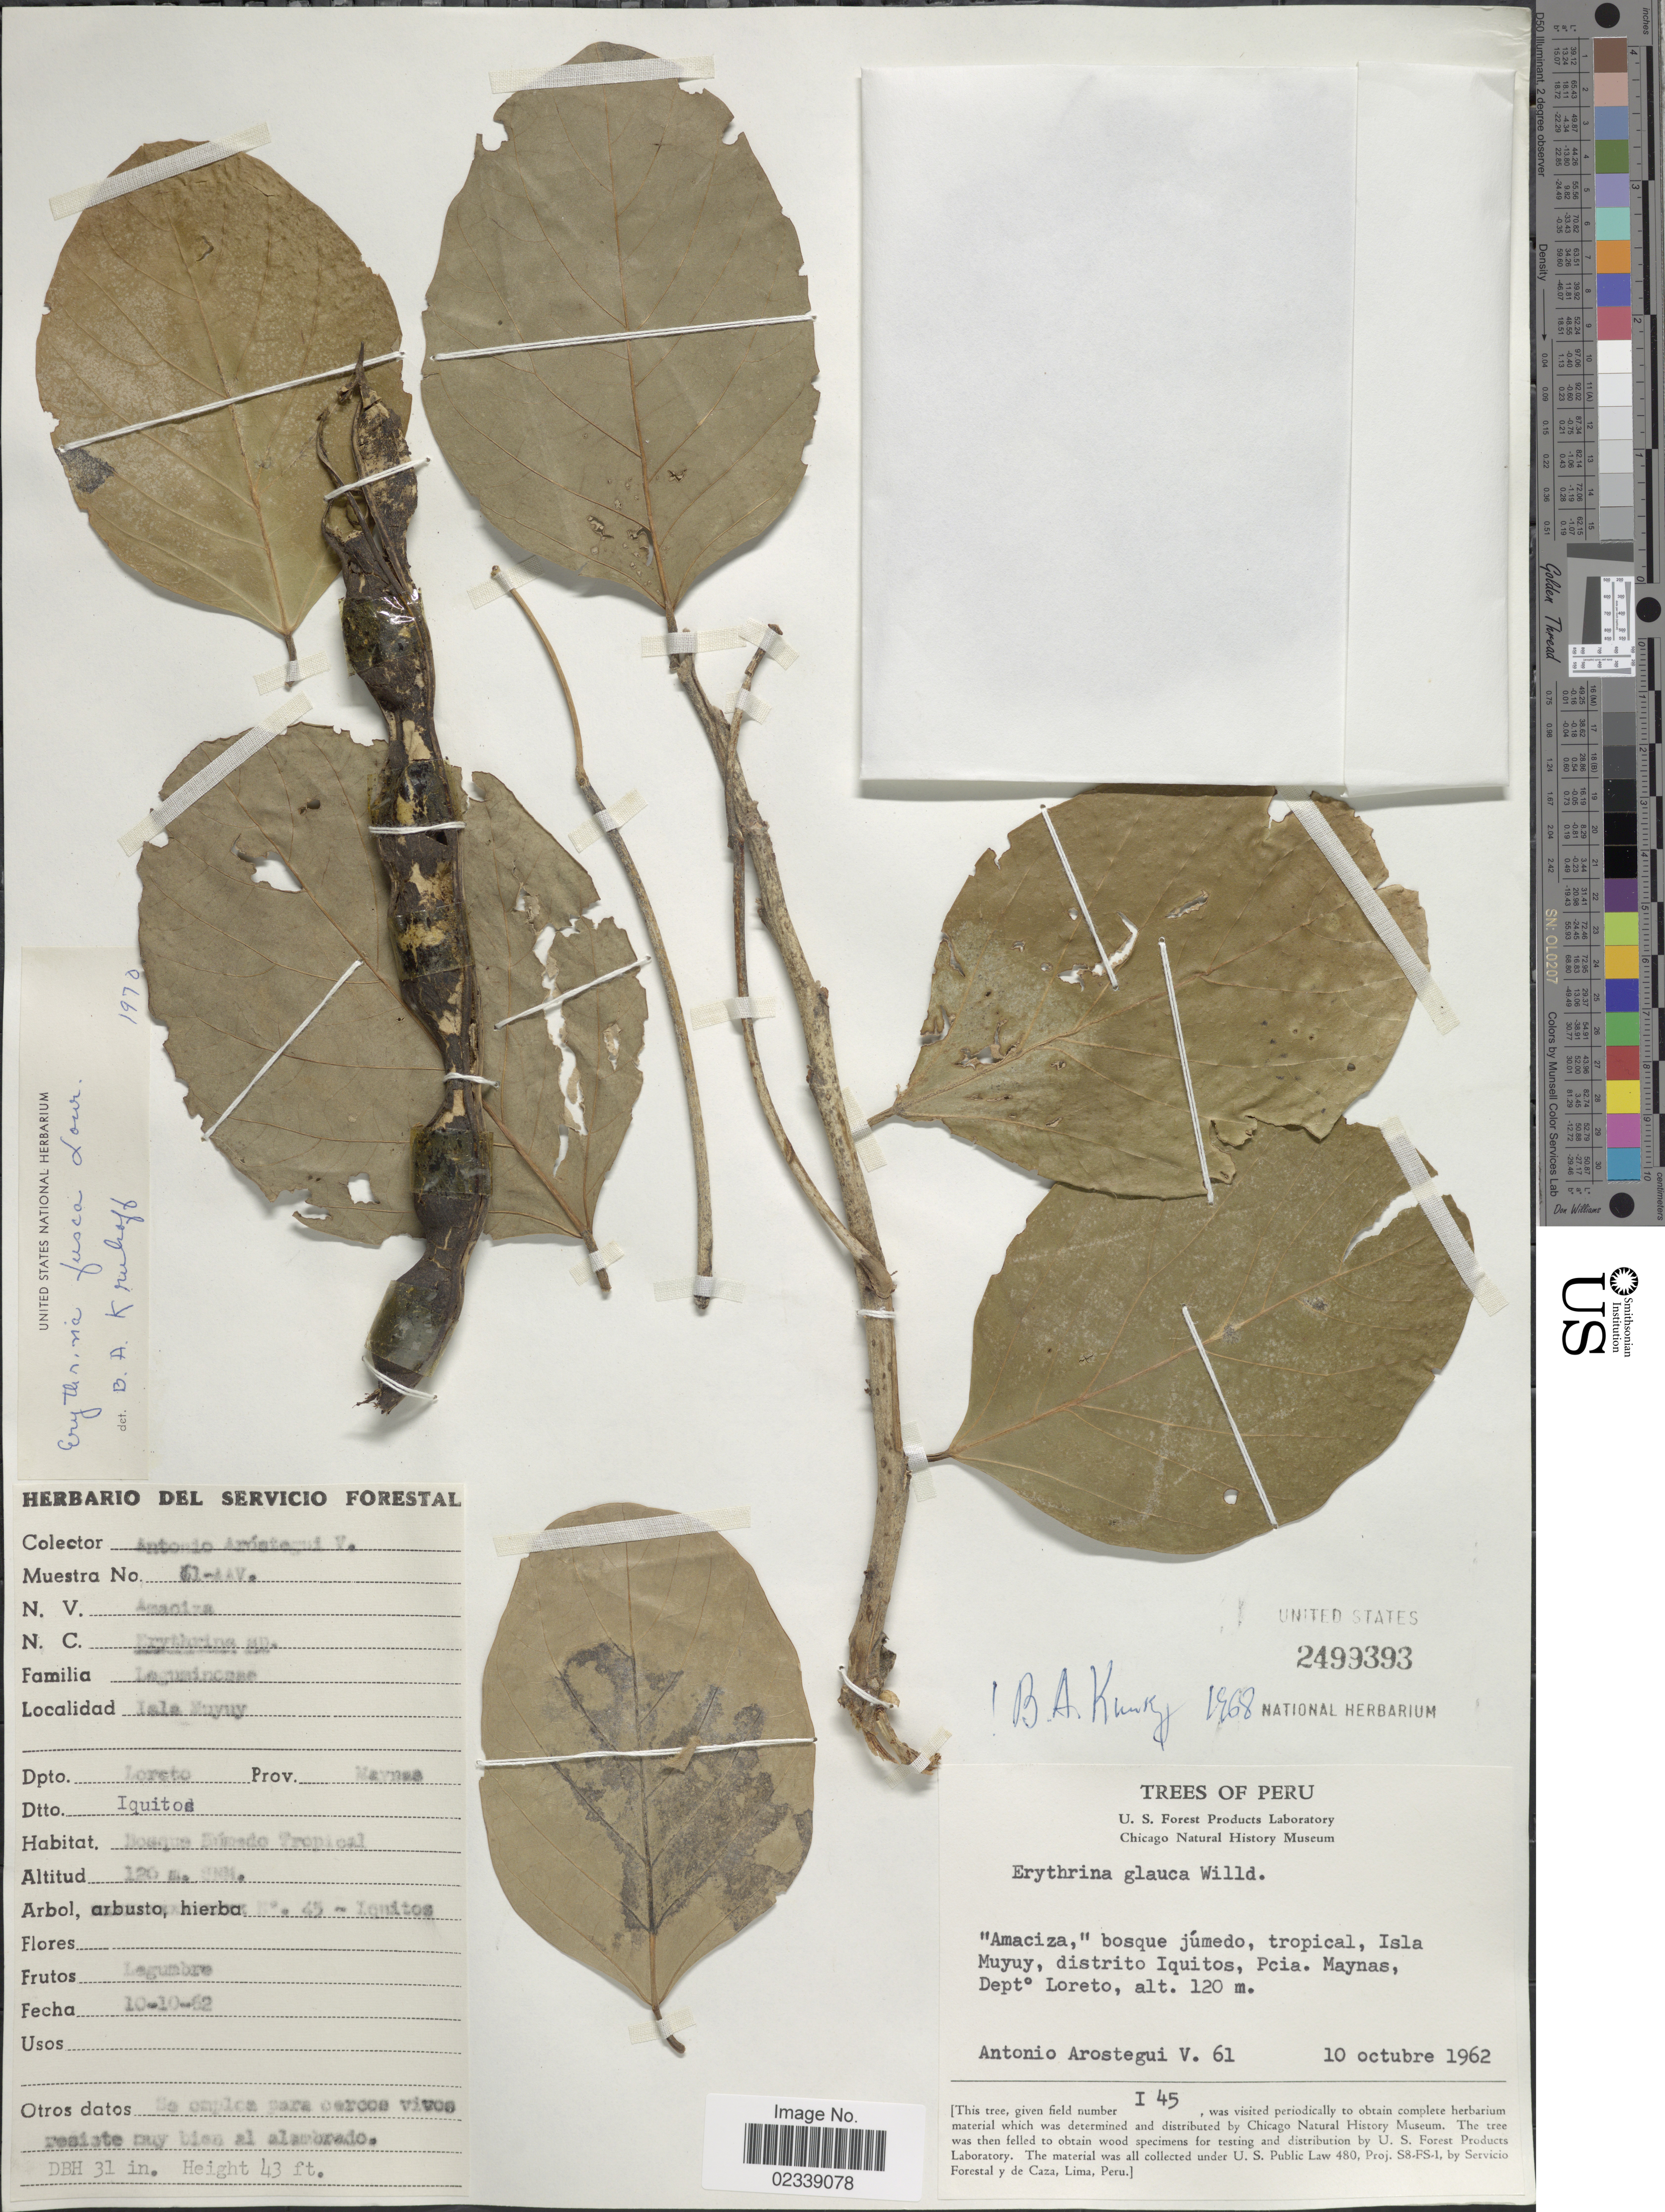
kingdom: Plantae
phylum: Tracheophyta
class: Magnoliopsida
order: Fabales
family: Fabaceae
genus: Erythrina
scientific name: Erythrina fusca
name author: Lour.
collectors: A. Arostegui V.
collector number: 61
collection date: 1962-10-10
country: Peru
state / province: Loreto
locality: Isla Muyuy, distrito Iquitos, Pcia. Maynas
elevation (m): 120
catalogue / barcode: US 2499393